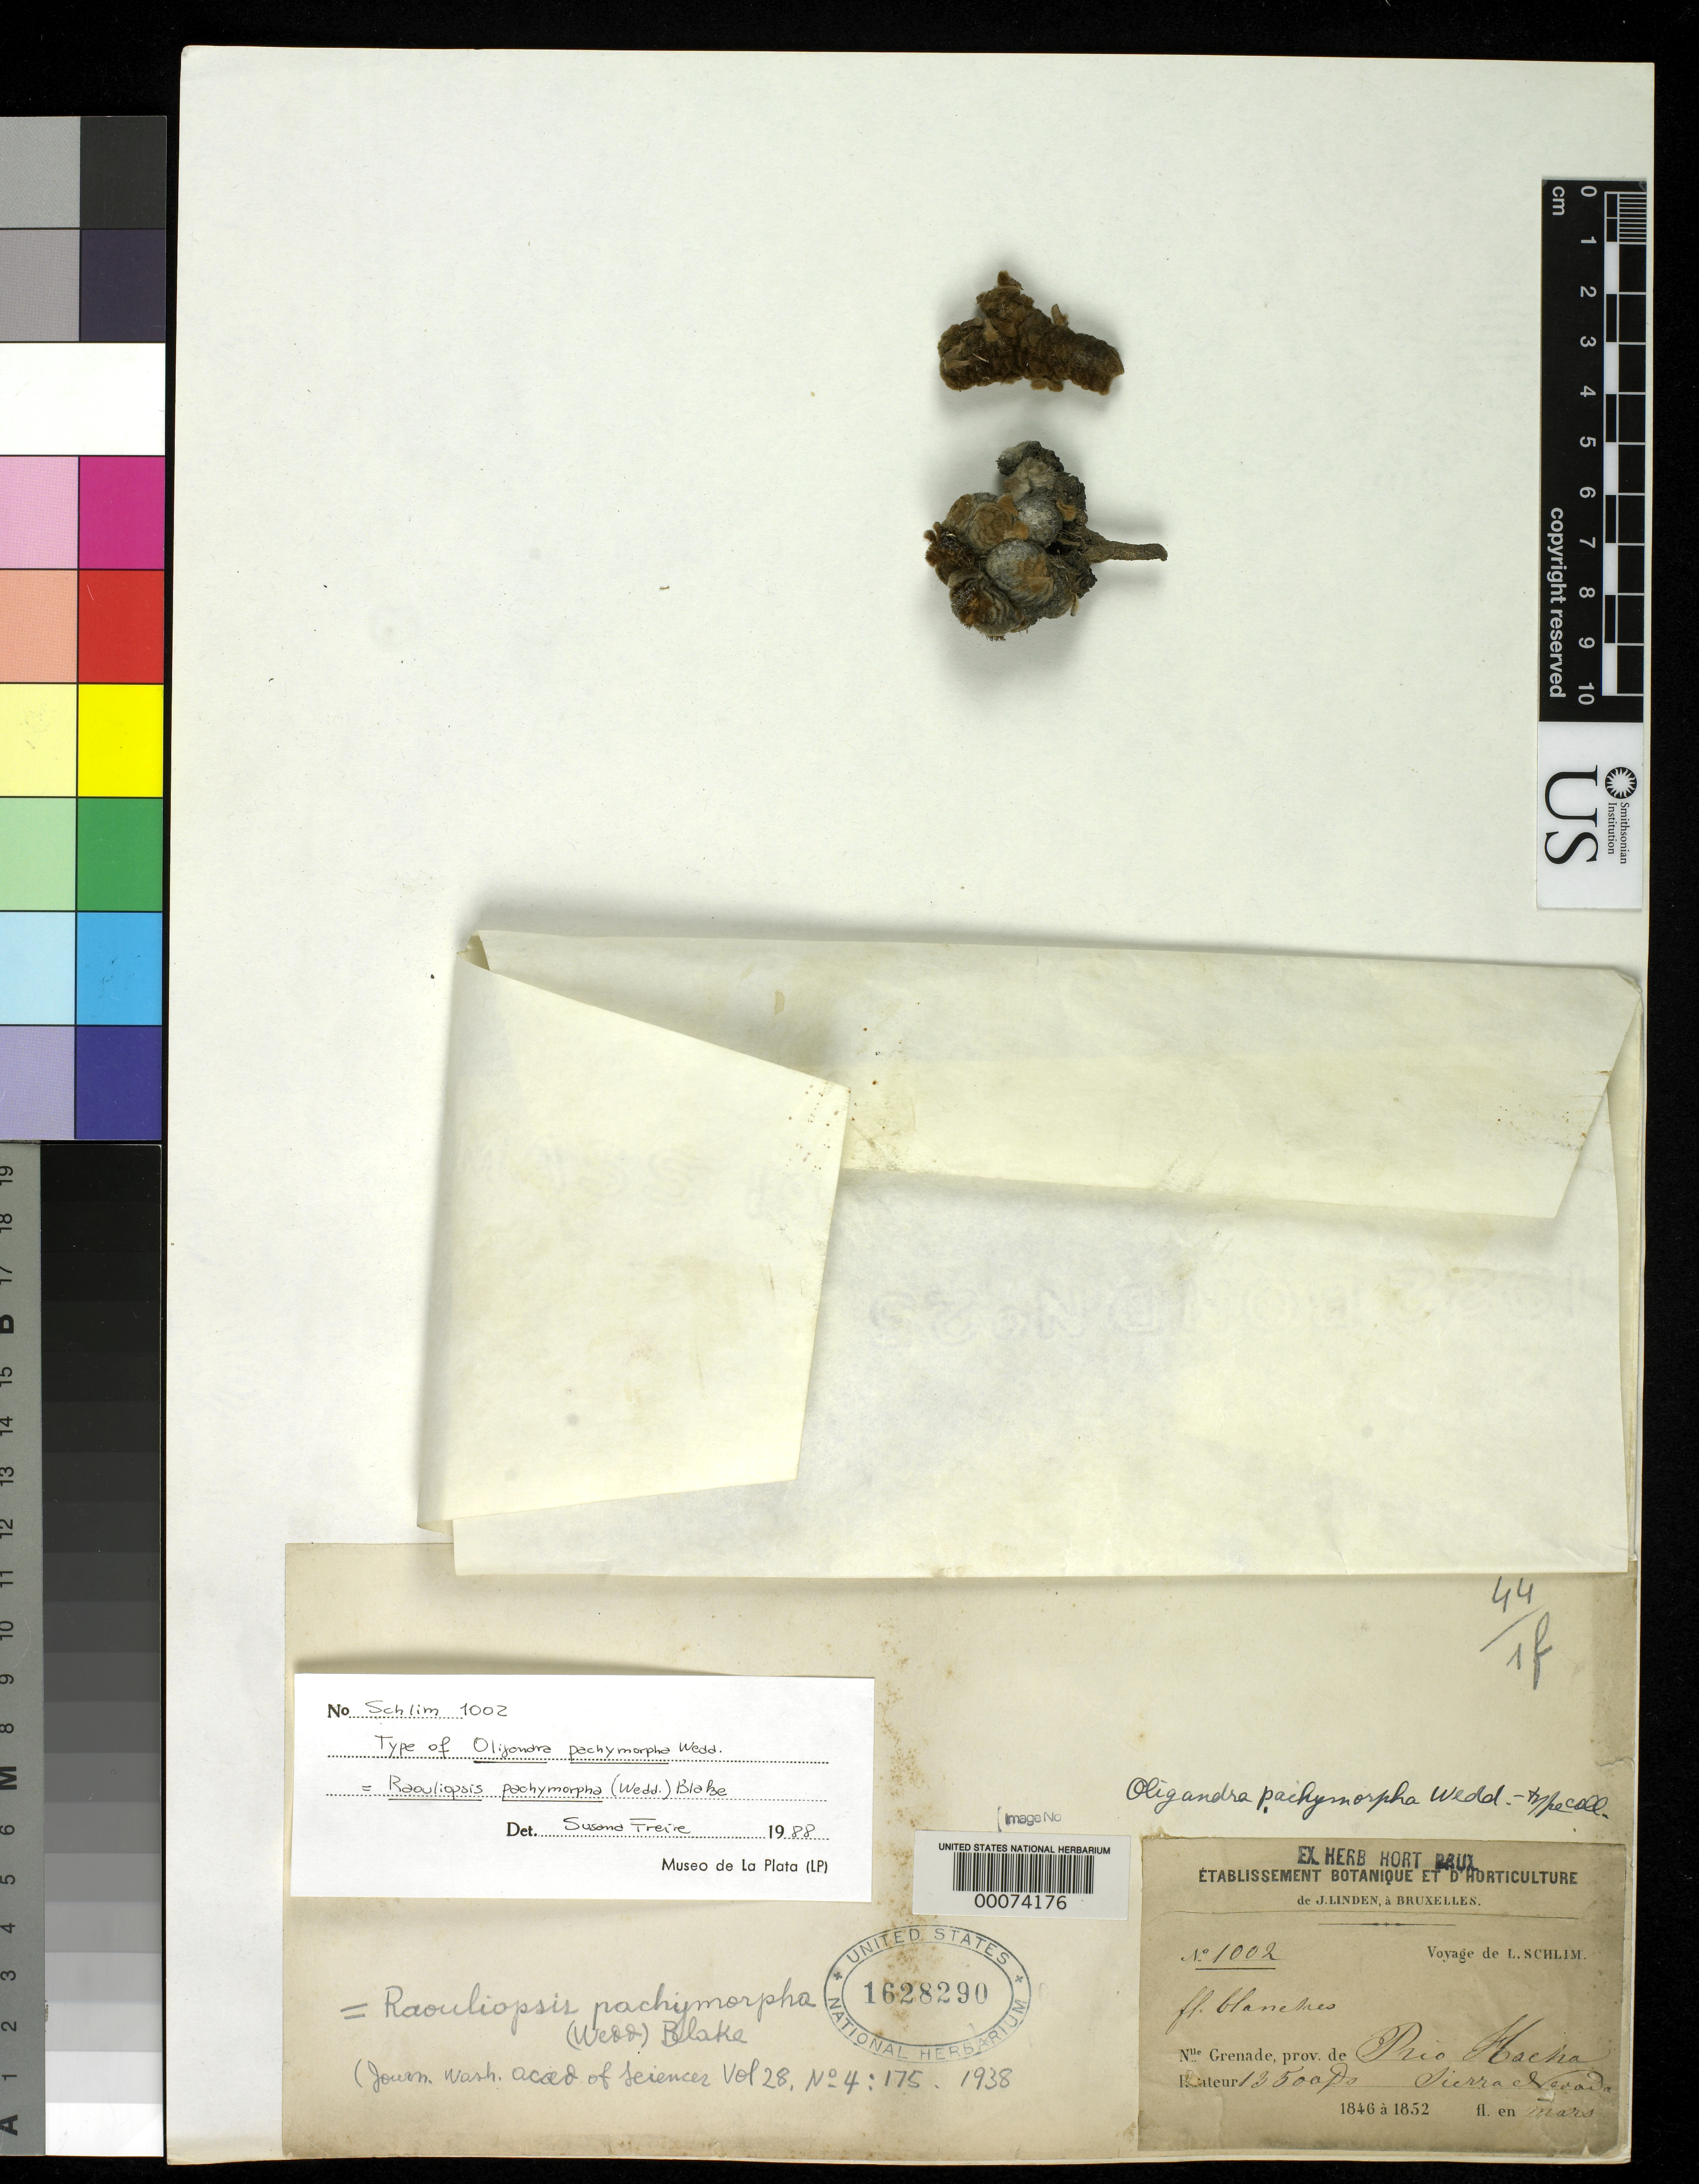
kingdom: Plantae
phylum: Tracheophyta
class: Magnoliopsida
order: Asterales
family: Asteraceae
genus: Oligandra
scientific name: Oligandra pachymorpha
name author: Wedd.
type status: Type Fragment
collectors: L. Schlim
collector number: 1002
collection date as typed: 1846 to -- --- 1852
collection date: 1846/1852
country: Colombia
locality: Prov. de Pric Macha.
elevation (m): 4115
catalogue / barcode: US 1628290